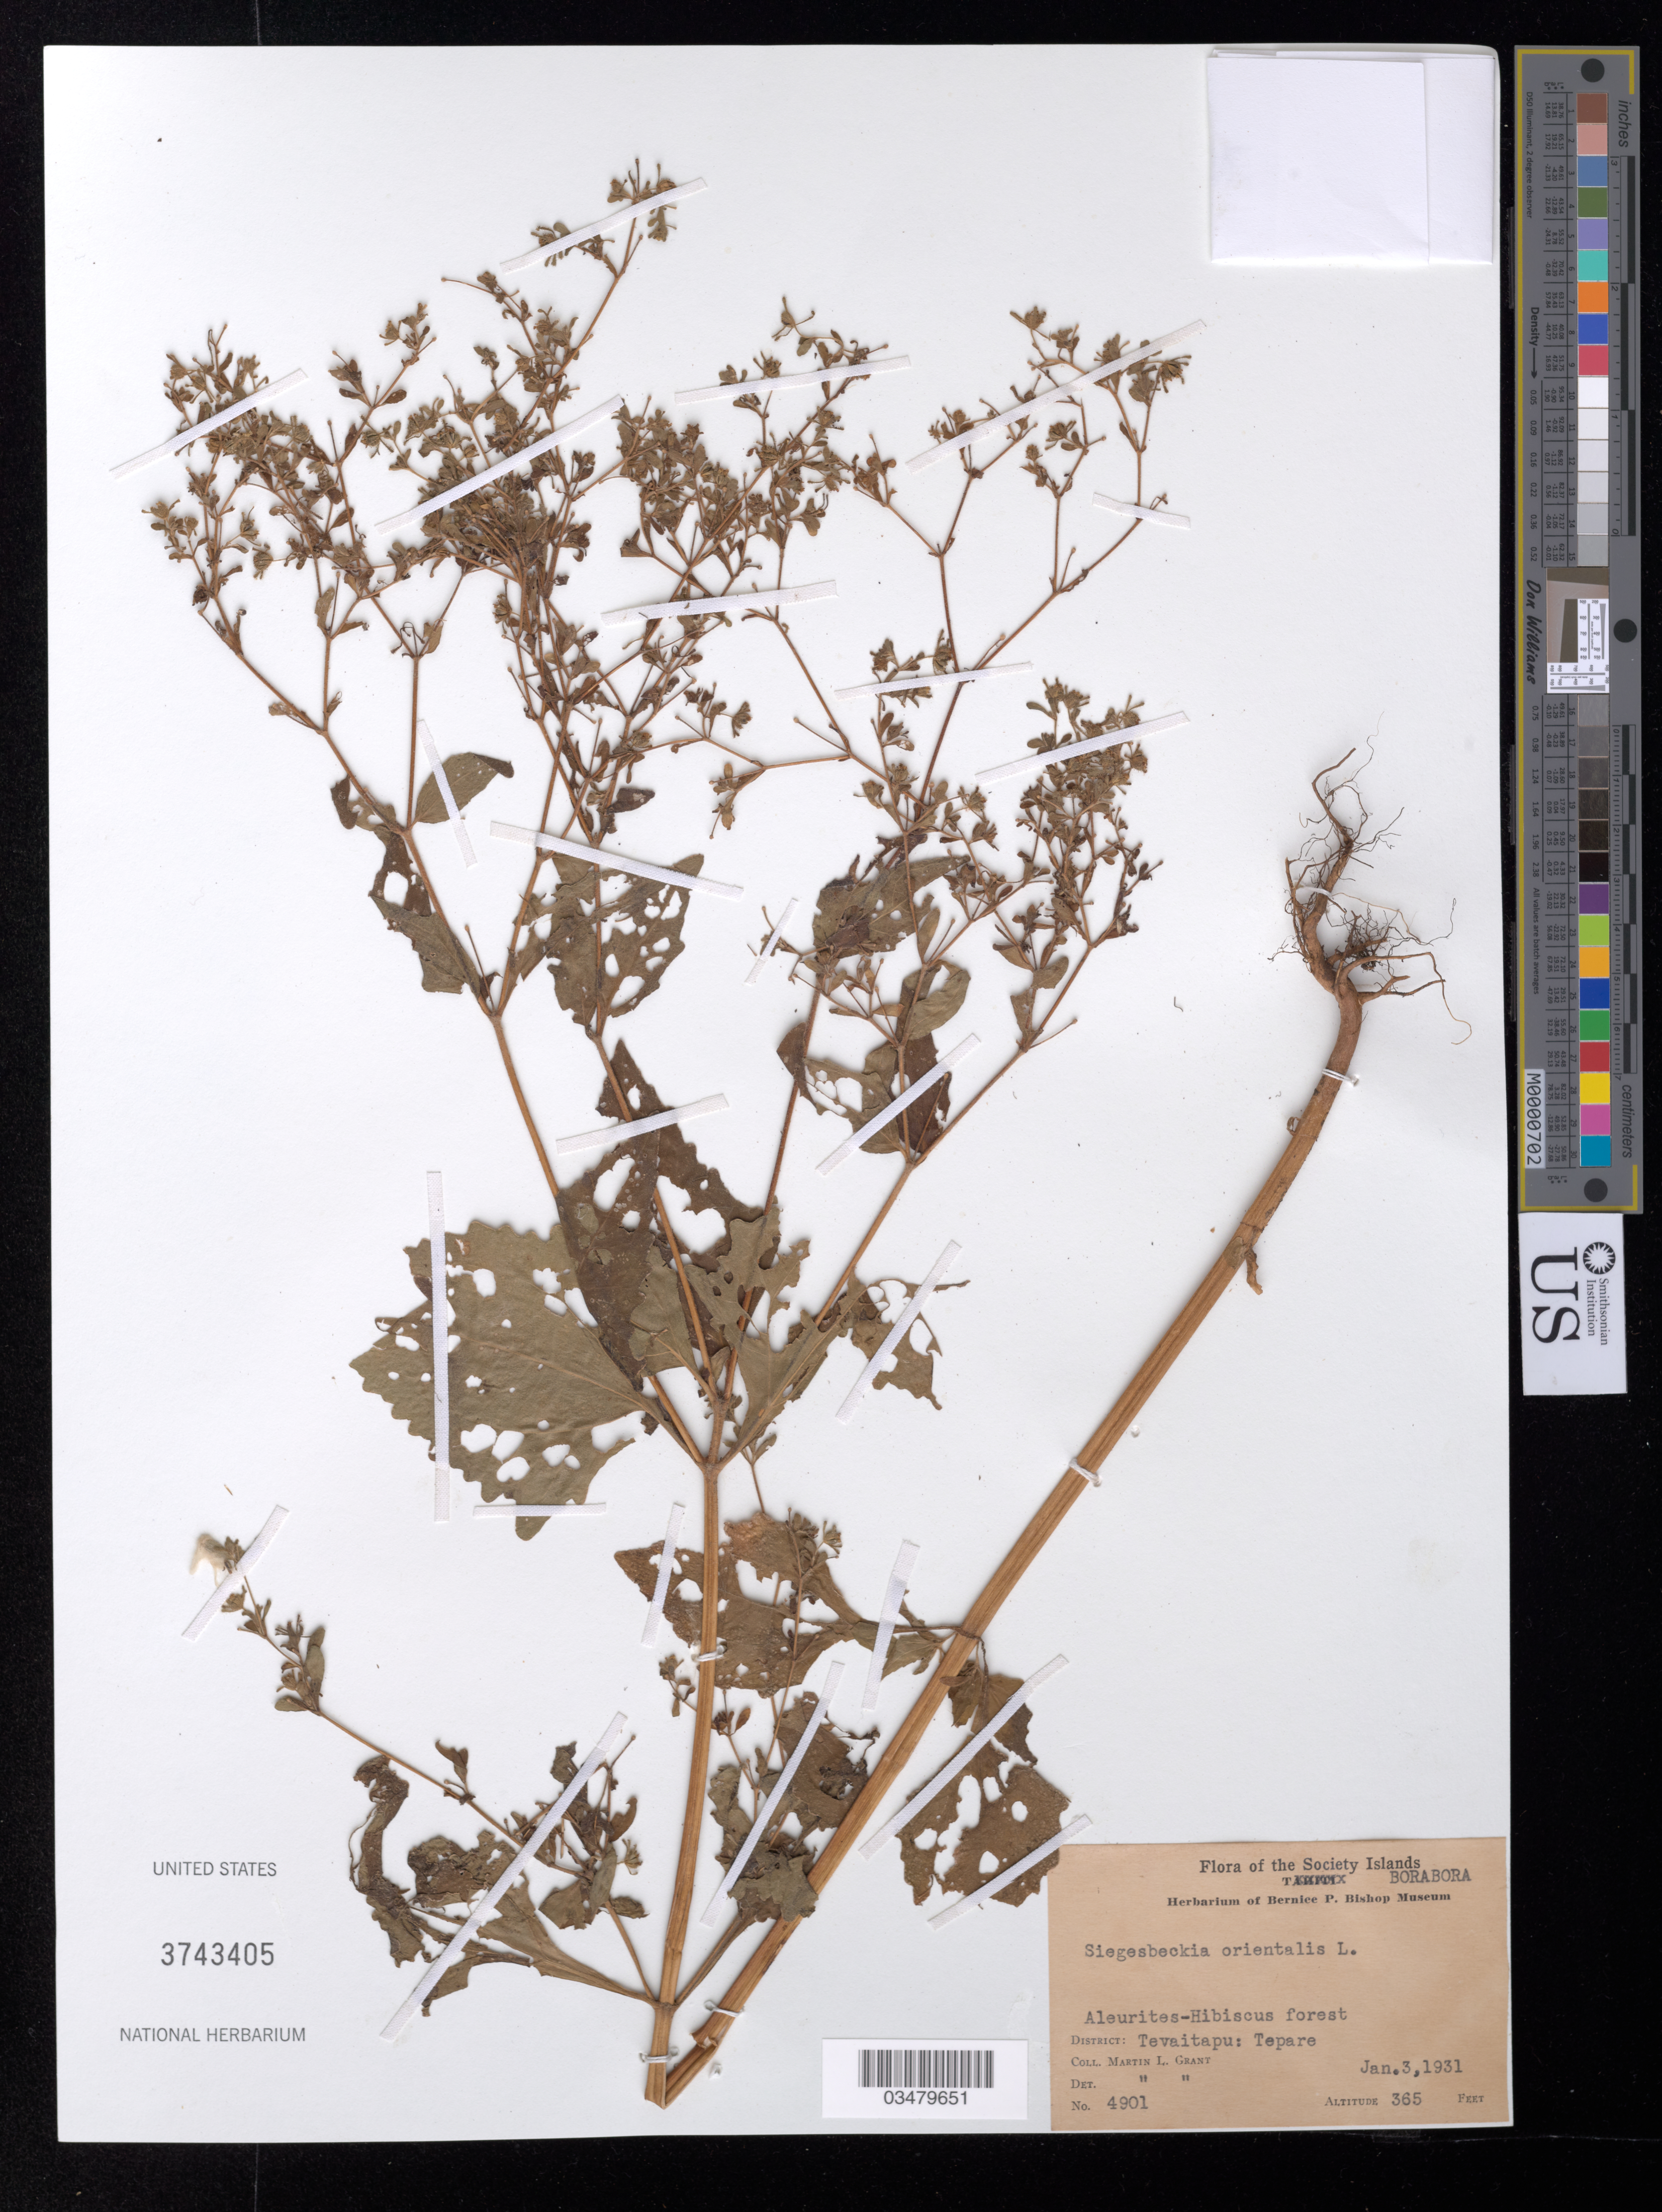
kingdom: Plantae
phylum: Tracheophyta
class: Magnoliopsida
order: Asterales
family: Asteraceae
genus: Sigesbeckia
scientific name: Sigesbeckia orientalis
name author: L.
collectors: M. L. Grant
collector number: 4901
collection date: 1931-01-03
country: French Polynesia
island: Bora Bora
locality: The Society Islands. BoraBora, Dist.: Tevaitapu, Tepare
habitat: Forest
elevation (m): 111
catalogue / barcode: US 3743405